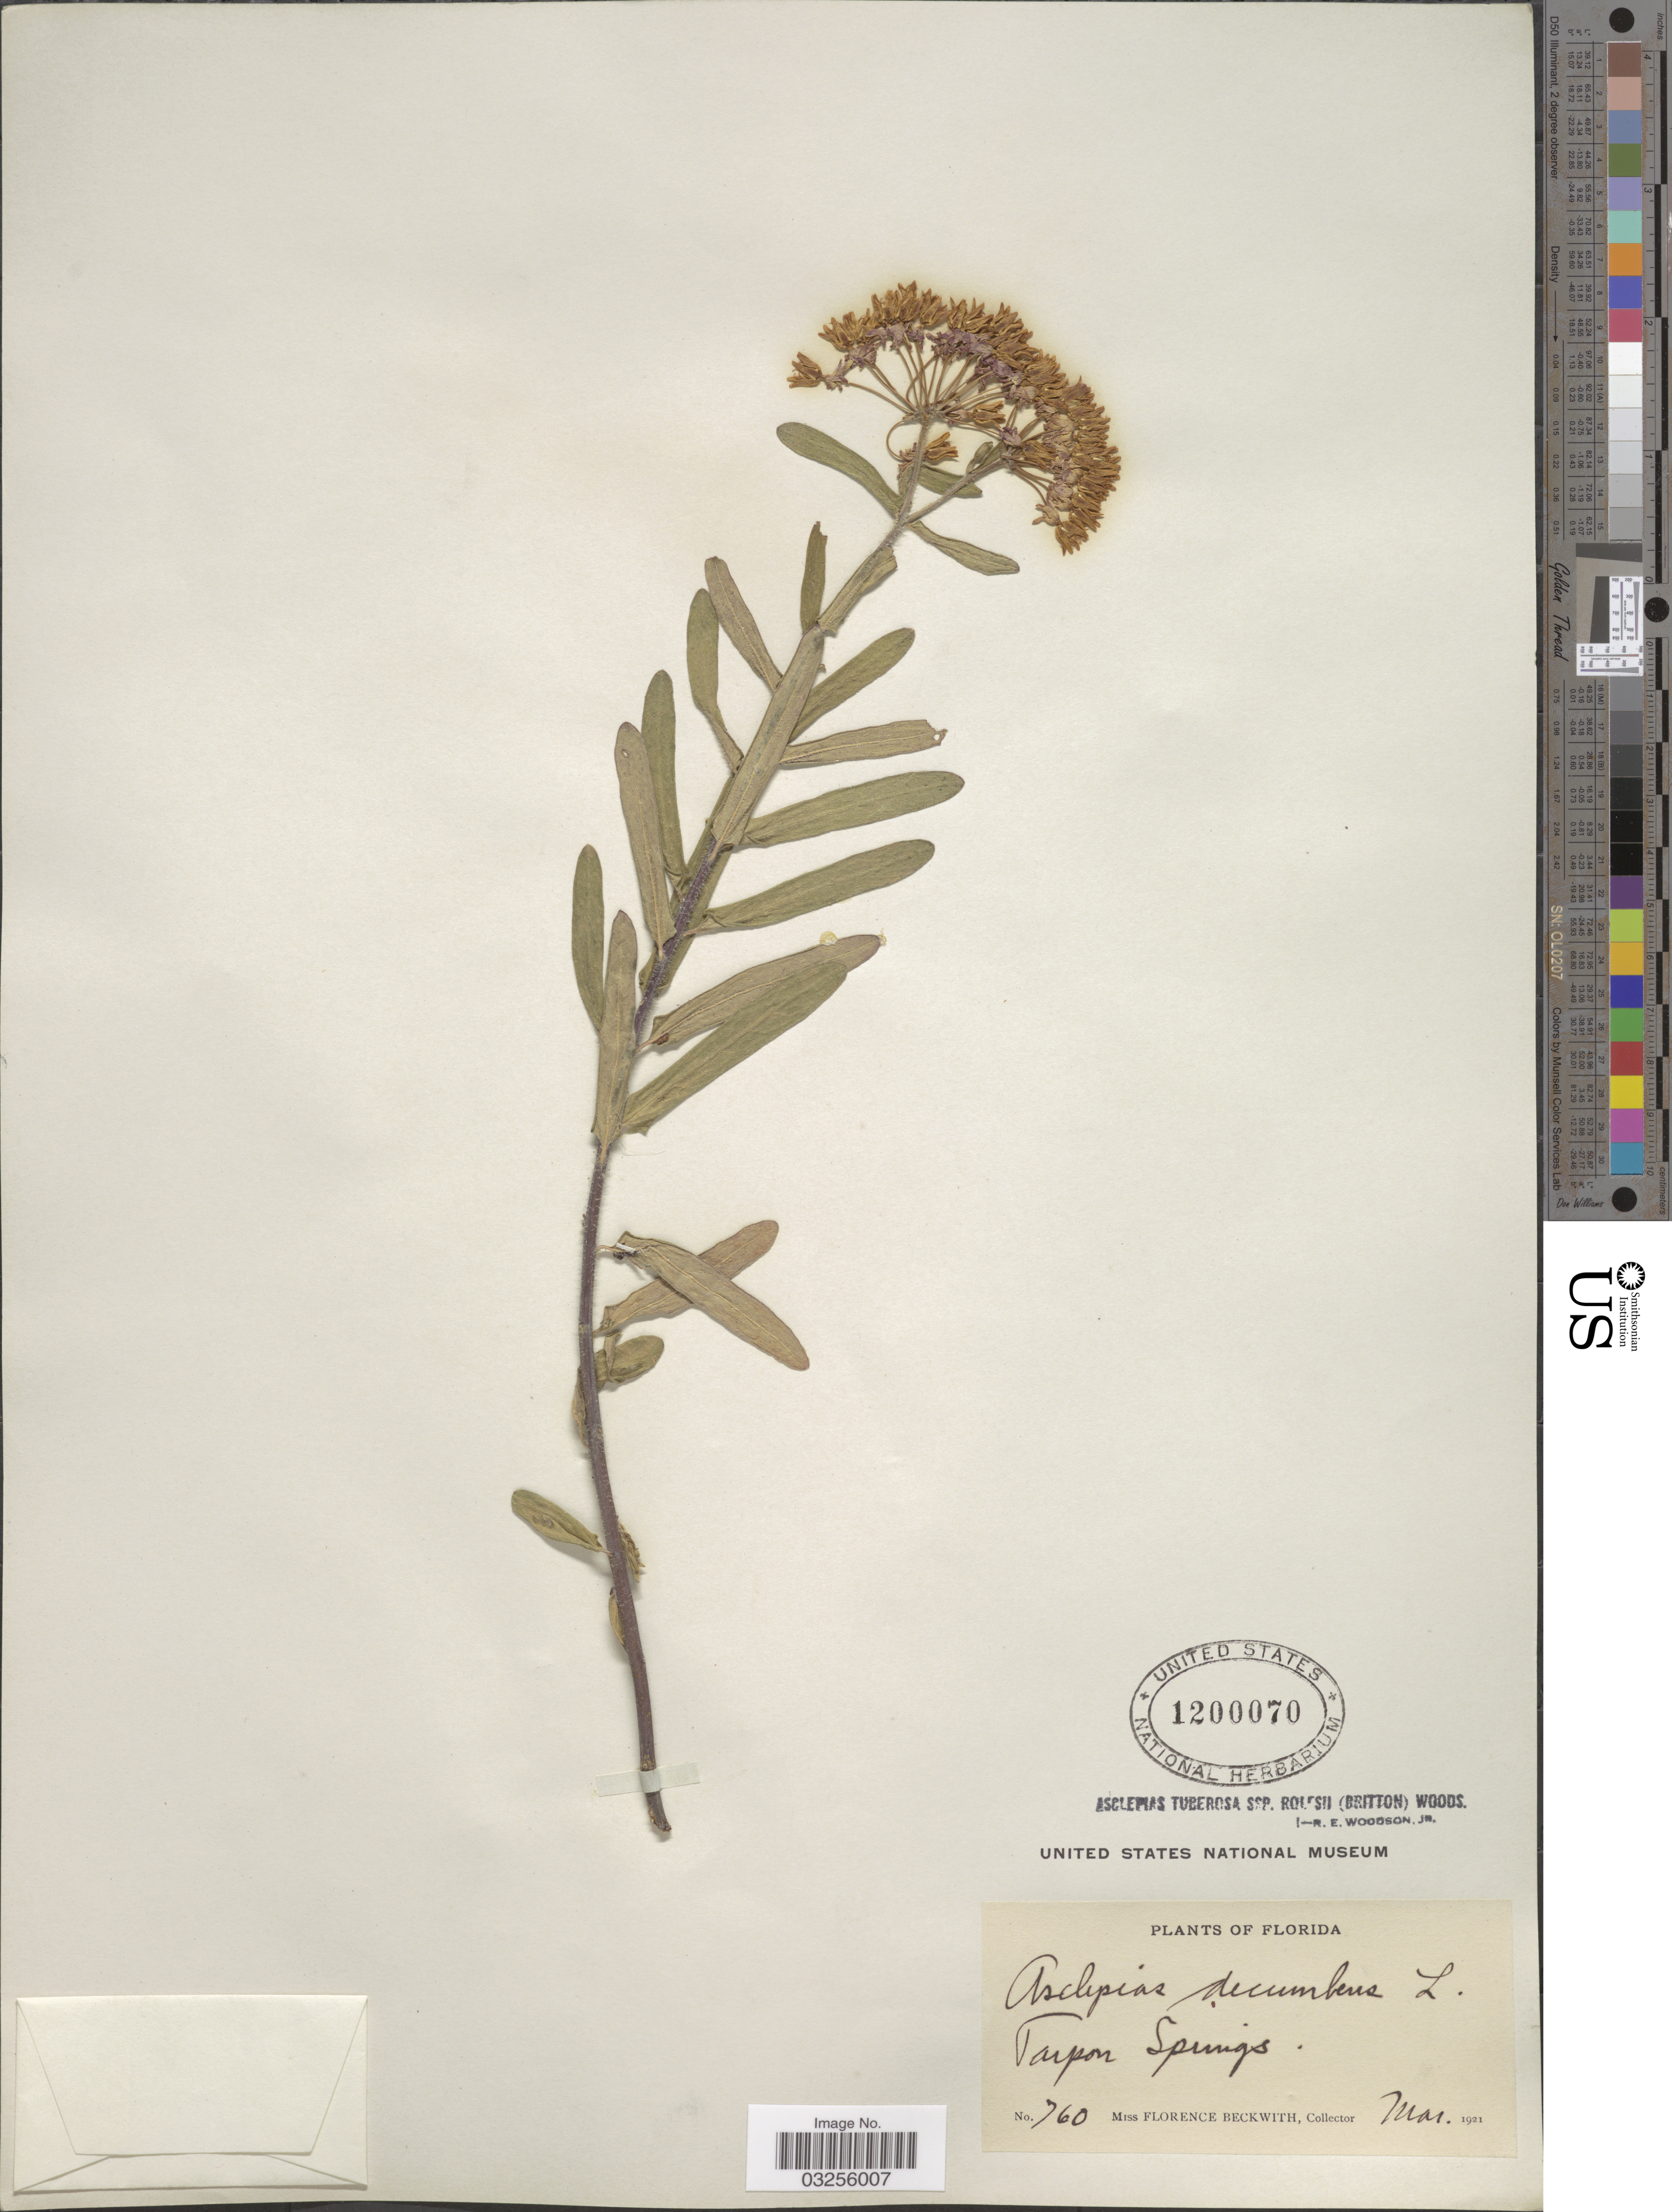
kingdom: Plantae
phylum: Tracheophyta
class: Magnoliopsida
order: Gentianales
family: Apocynaceae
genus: Asclepias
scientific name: Asclepias tuberosa var. rolfsii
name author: ( ex Vail) Shinners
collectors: F. Beckwith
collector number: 760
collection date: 1921-03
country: United States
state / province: Florida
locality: Tarpon Springs.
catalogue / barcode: US 1200070